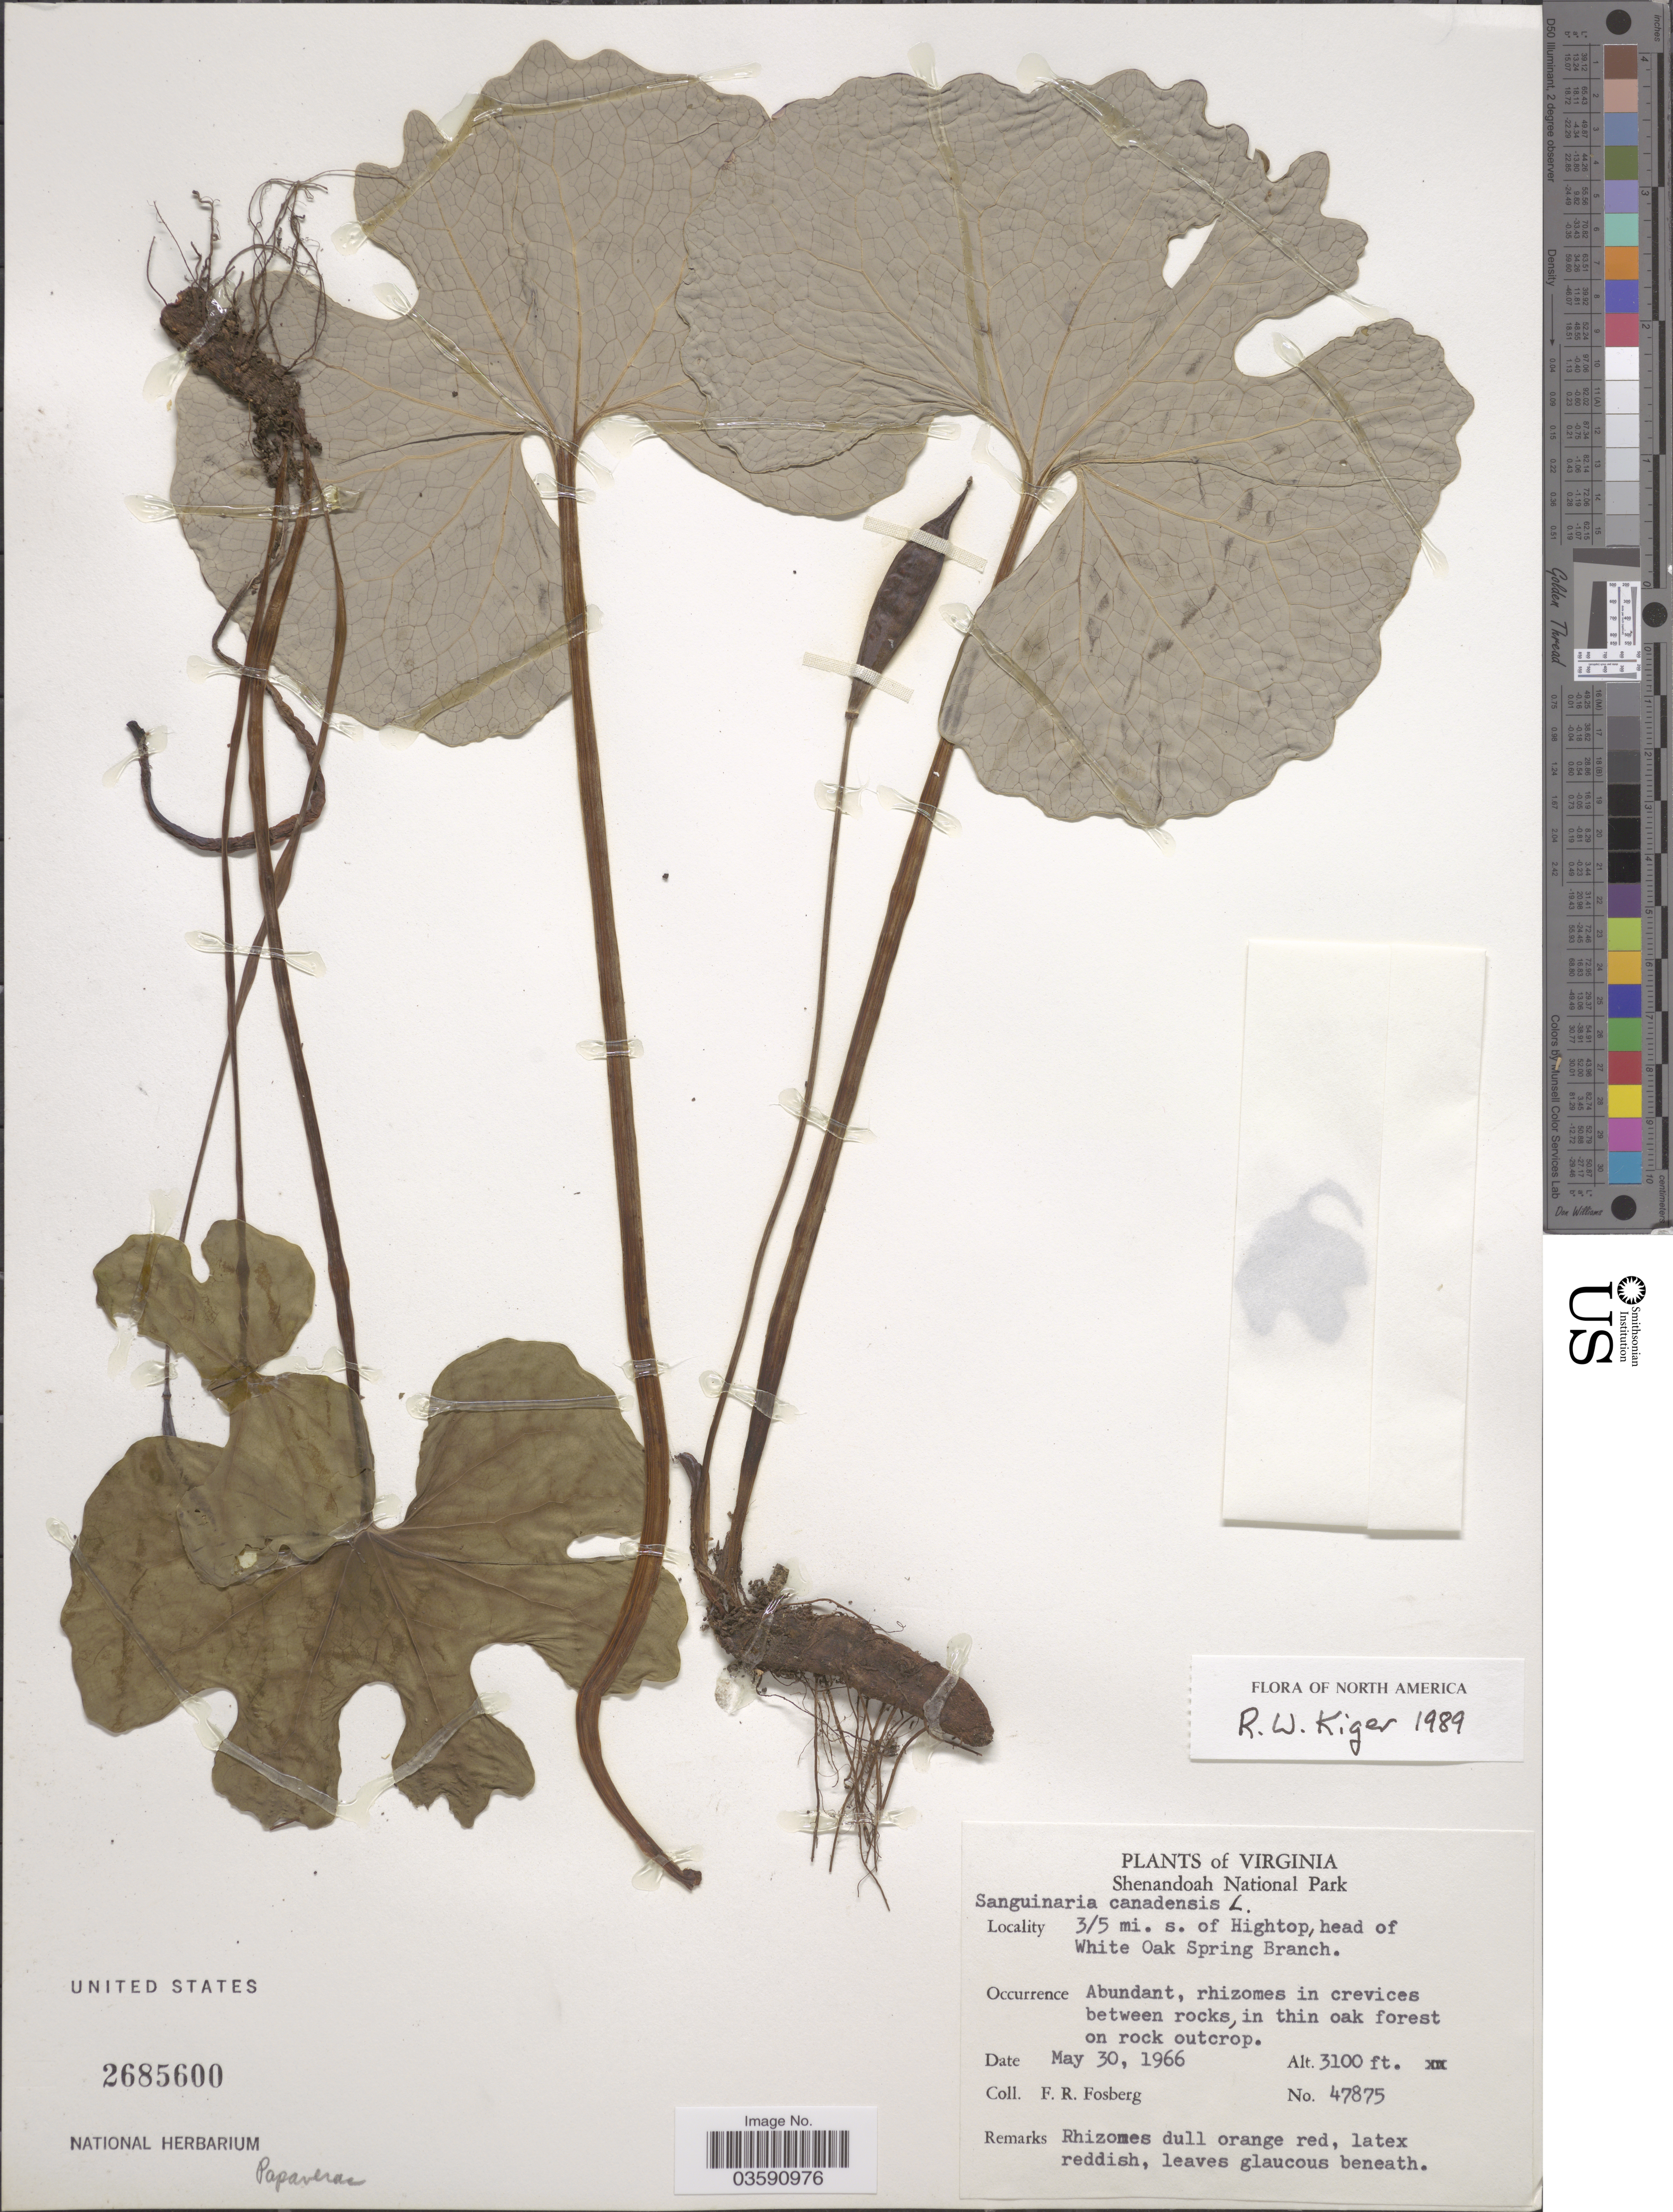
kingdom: Plantae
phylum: Tracheophyta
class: Magnoliopsida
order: Ranunculales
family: Papaveraceae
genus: Sanguinaria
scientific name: Sanguinaria canadensis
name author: L.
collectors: F. R. Fosberg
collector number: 47875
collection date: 1966-05-30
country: United States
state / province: Virginia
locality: Shenandoah National Park. 3/5 mi. s. of Hightop, head of White Oak Spring Branch.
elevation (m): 945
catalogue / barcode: US 2685600